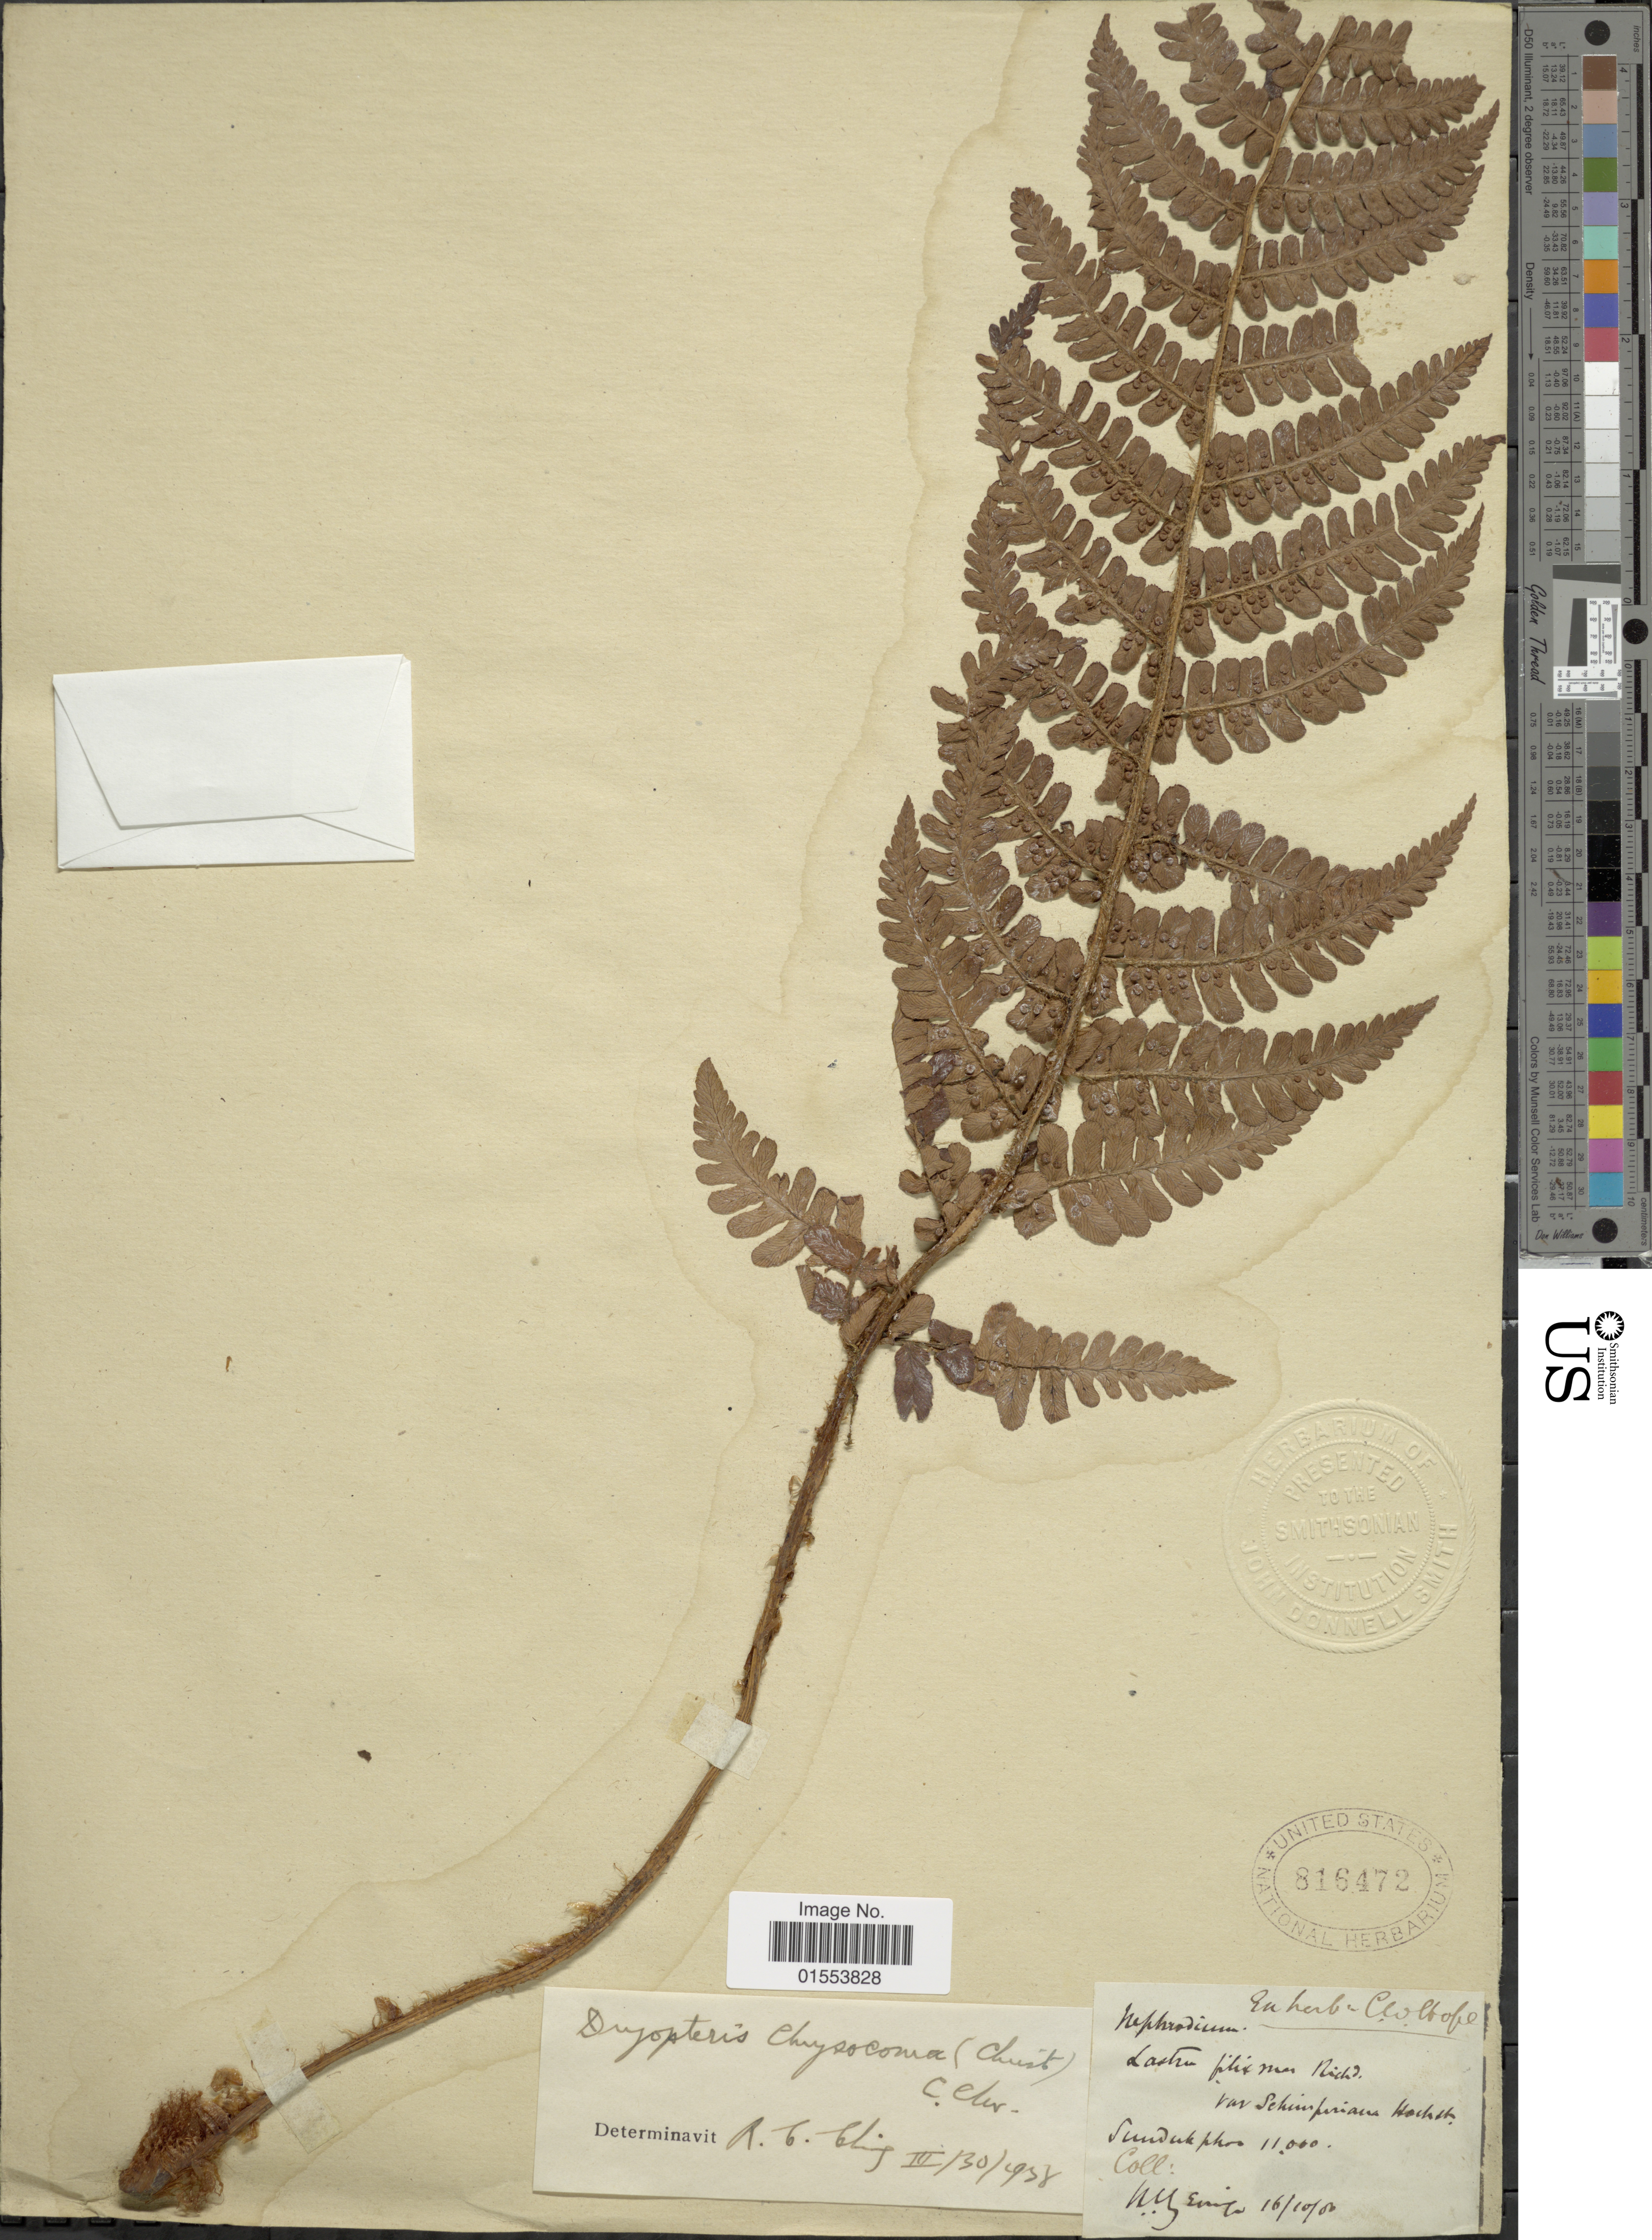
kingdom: Plantae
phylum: Tracheophyta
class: Polypodiopsida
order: Polypodiales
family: Dryopteridaceae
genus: Dryopteris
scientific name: Dryopteris chrysocoma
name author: (Christ) C. Chr.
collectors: C. W. Hope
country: India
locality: Sandakphu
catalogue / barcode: US 816472